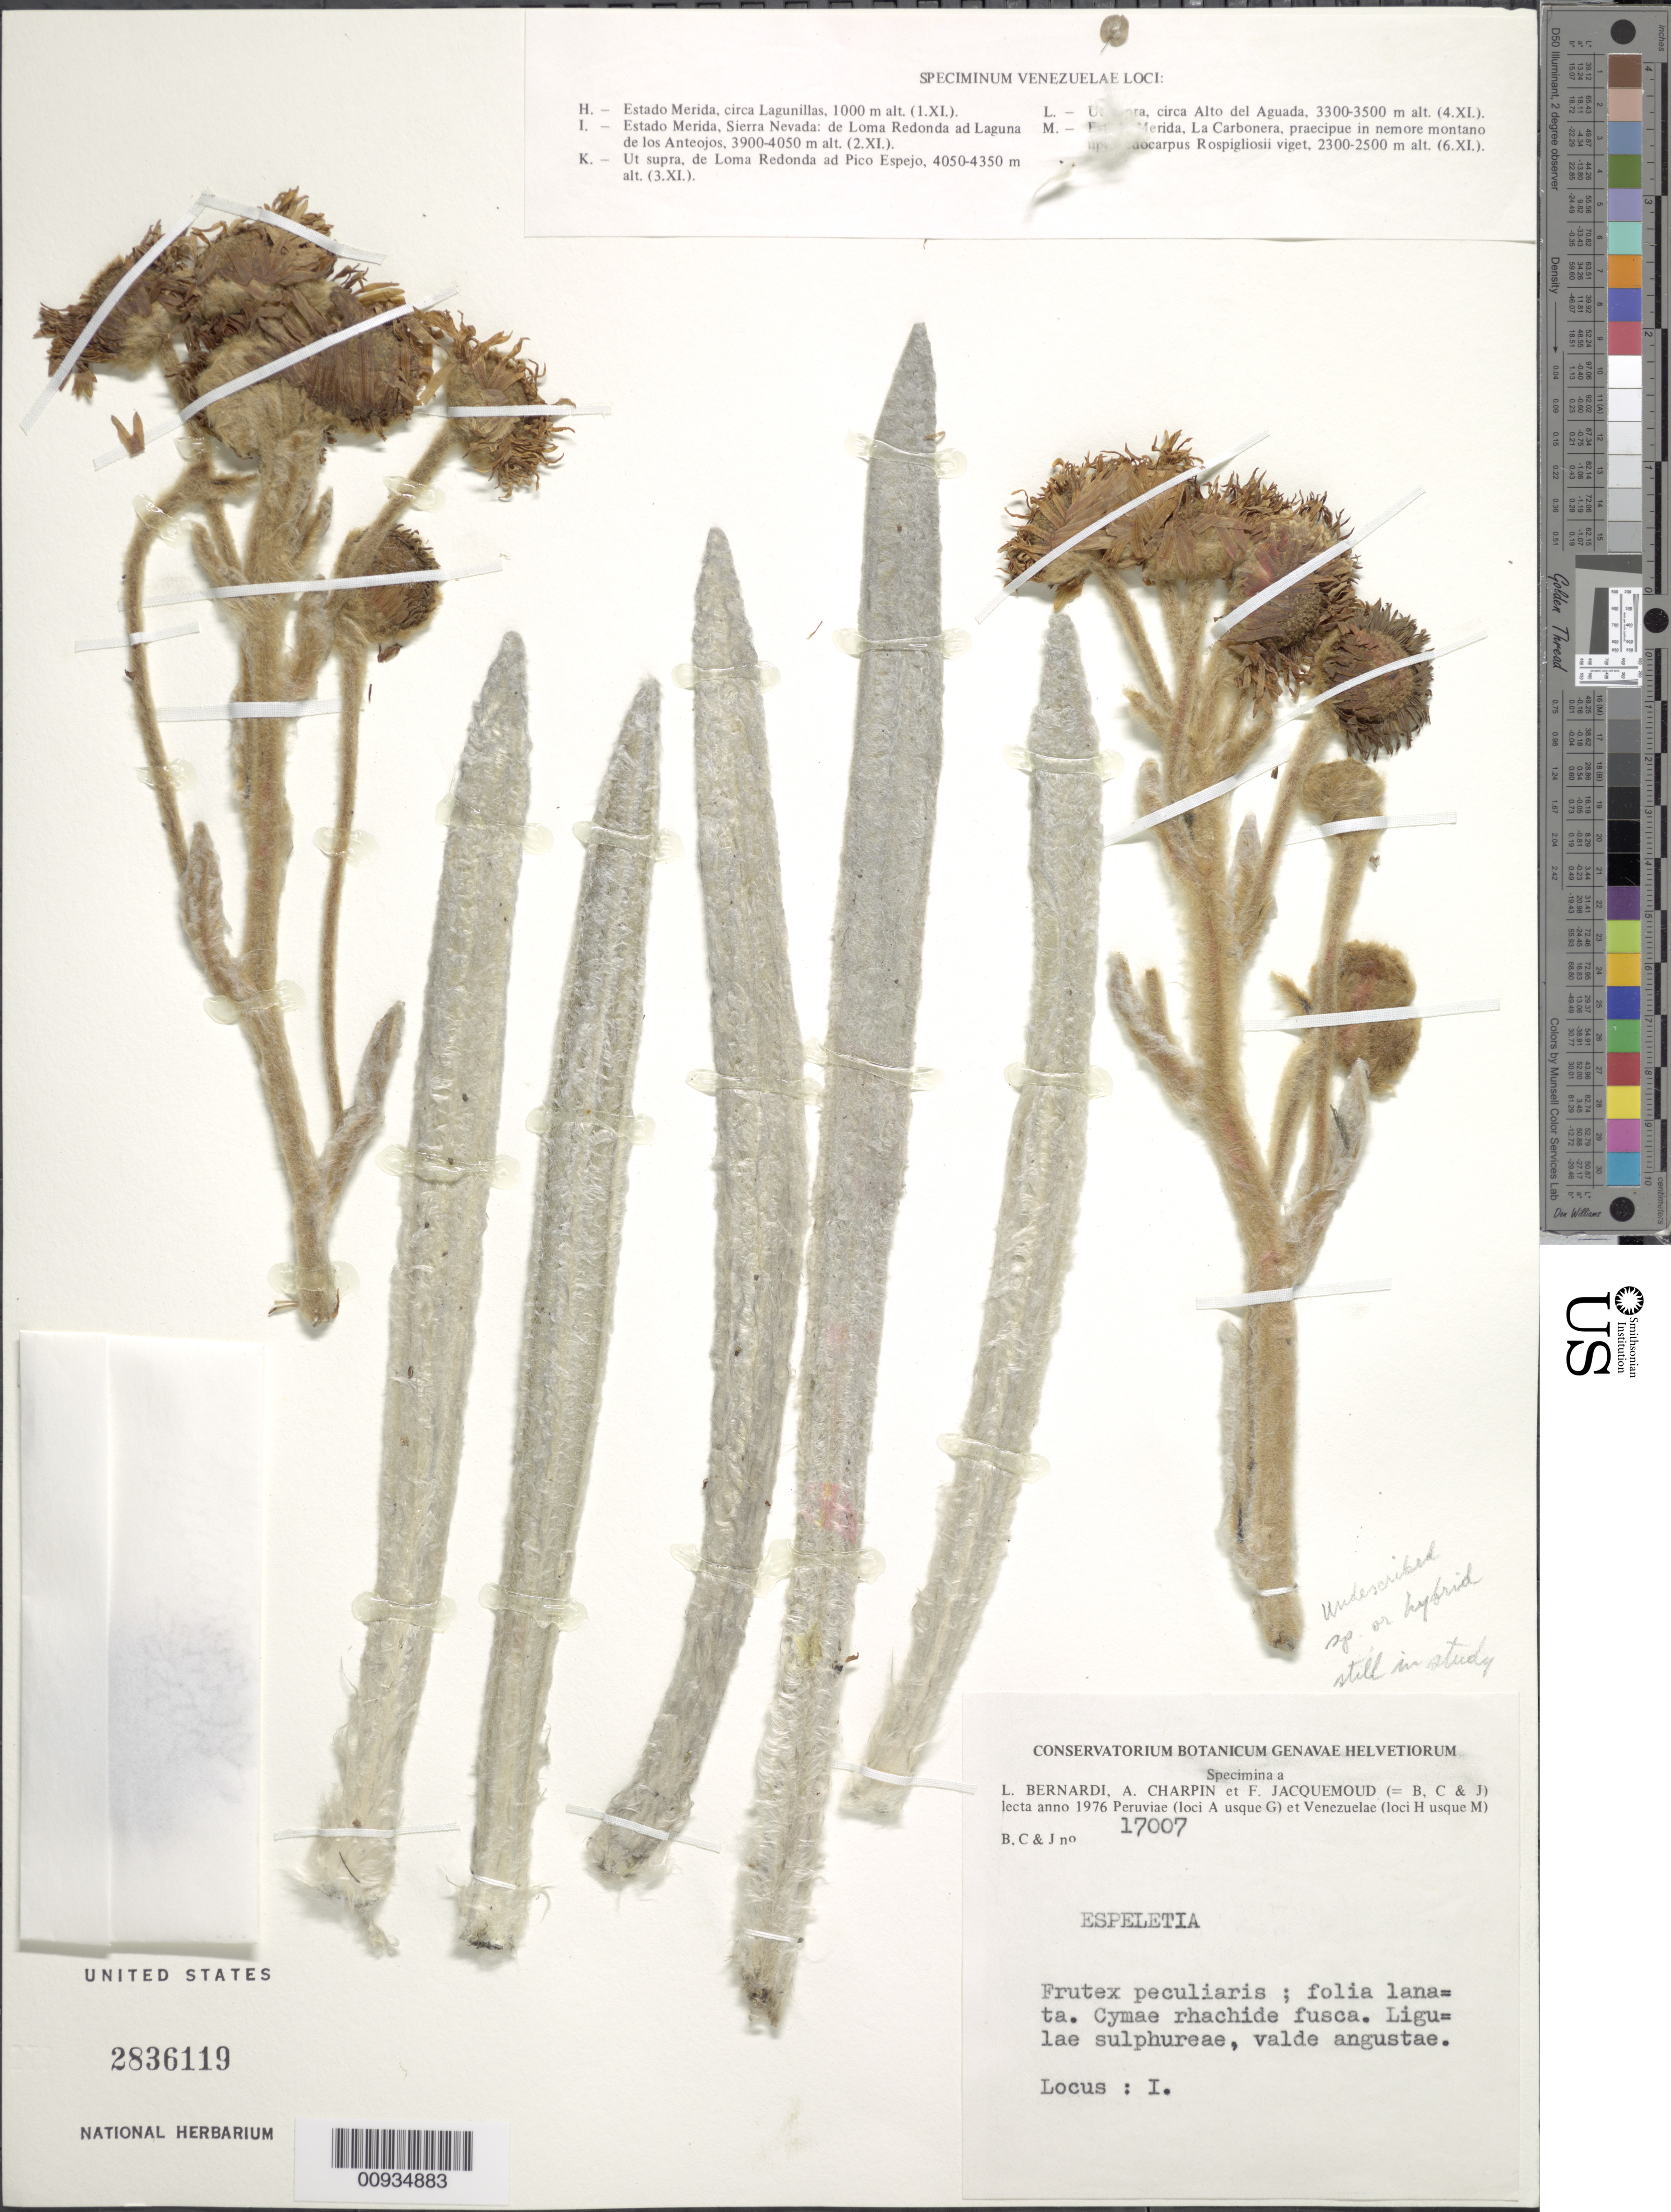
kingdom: Plantae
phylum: Tracheophyta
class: Magnoliopsida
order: Asterales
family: Asteraceae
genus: Espeletiopsis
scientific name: Espeletiopsis pozoensis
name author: (Cuatrec.) Cuatrec.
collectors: L. Bernardi, A. Charpin & F. Jacquemoud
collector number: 17007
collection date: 1976-11-02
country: Venezuela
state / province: Mérida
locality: Sierra Nevada: de Loma Redonda ad Laguna de los Anteojos.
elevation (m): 3900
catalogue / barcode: US 2836119